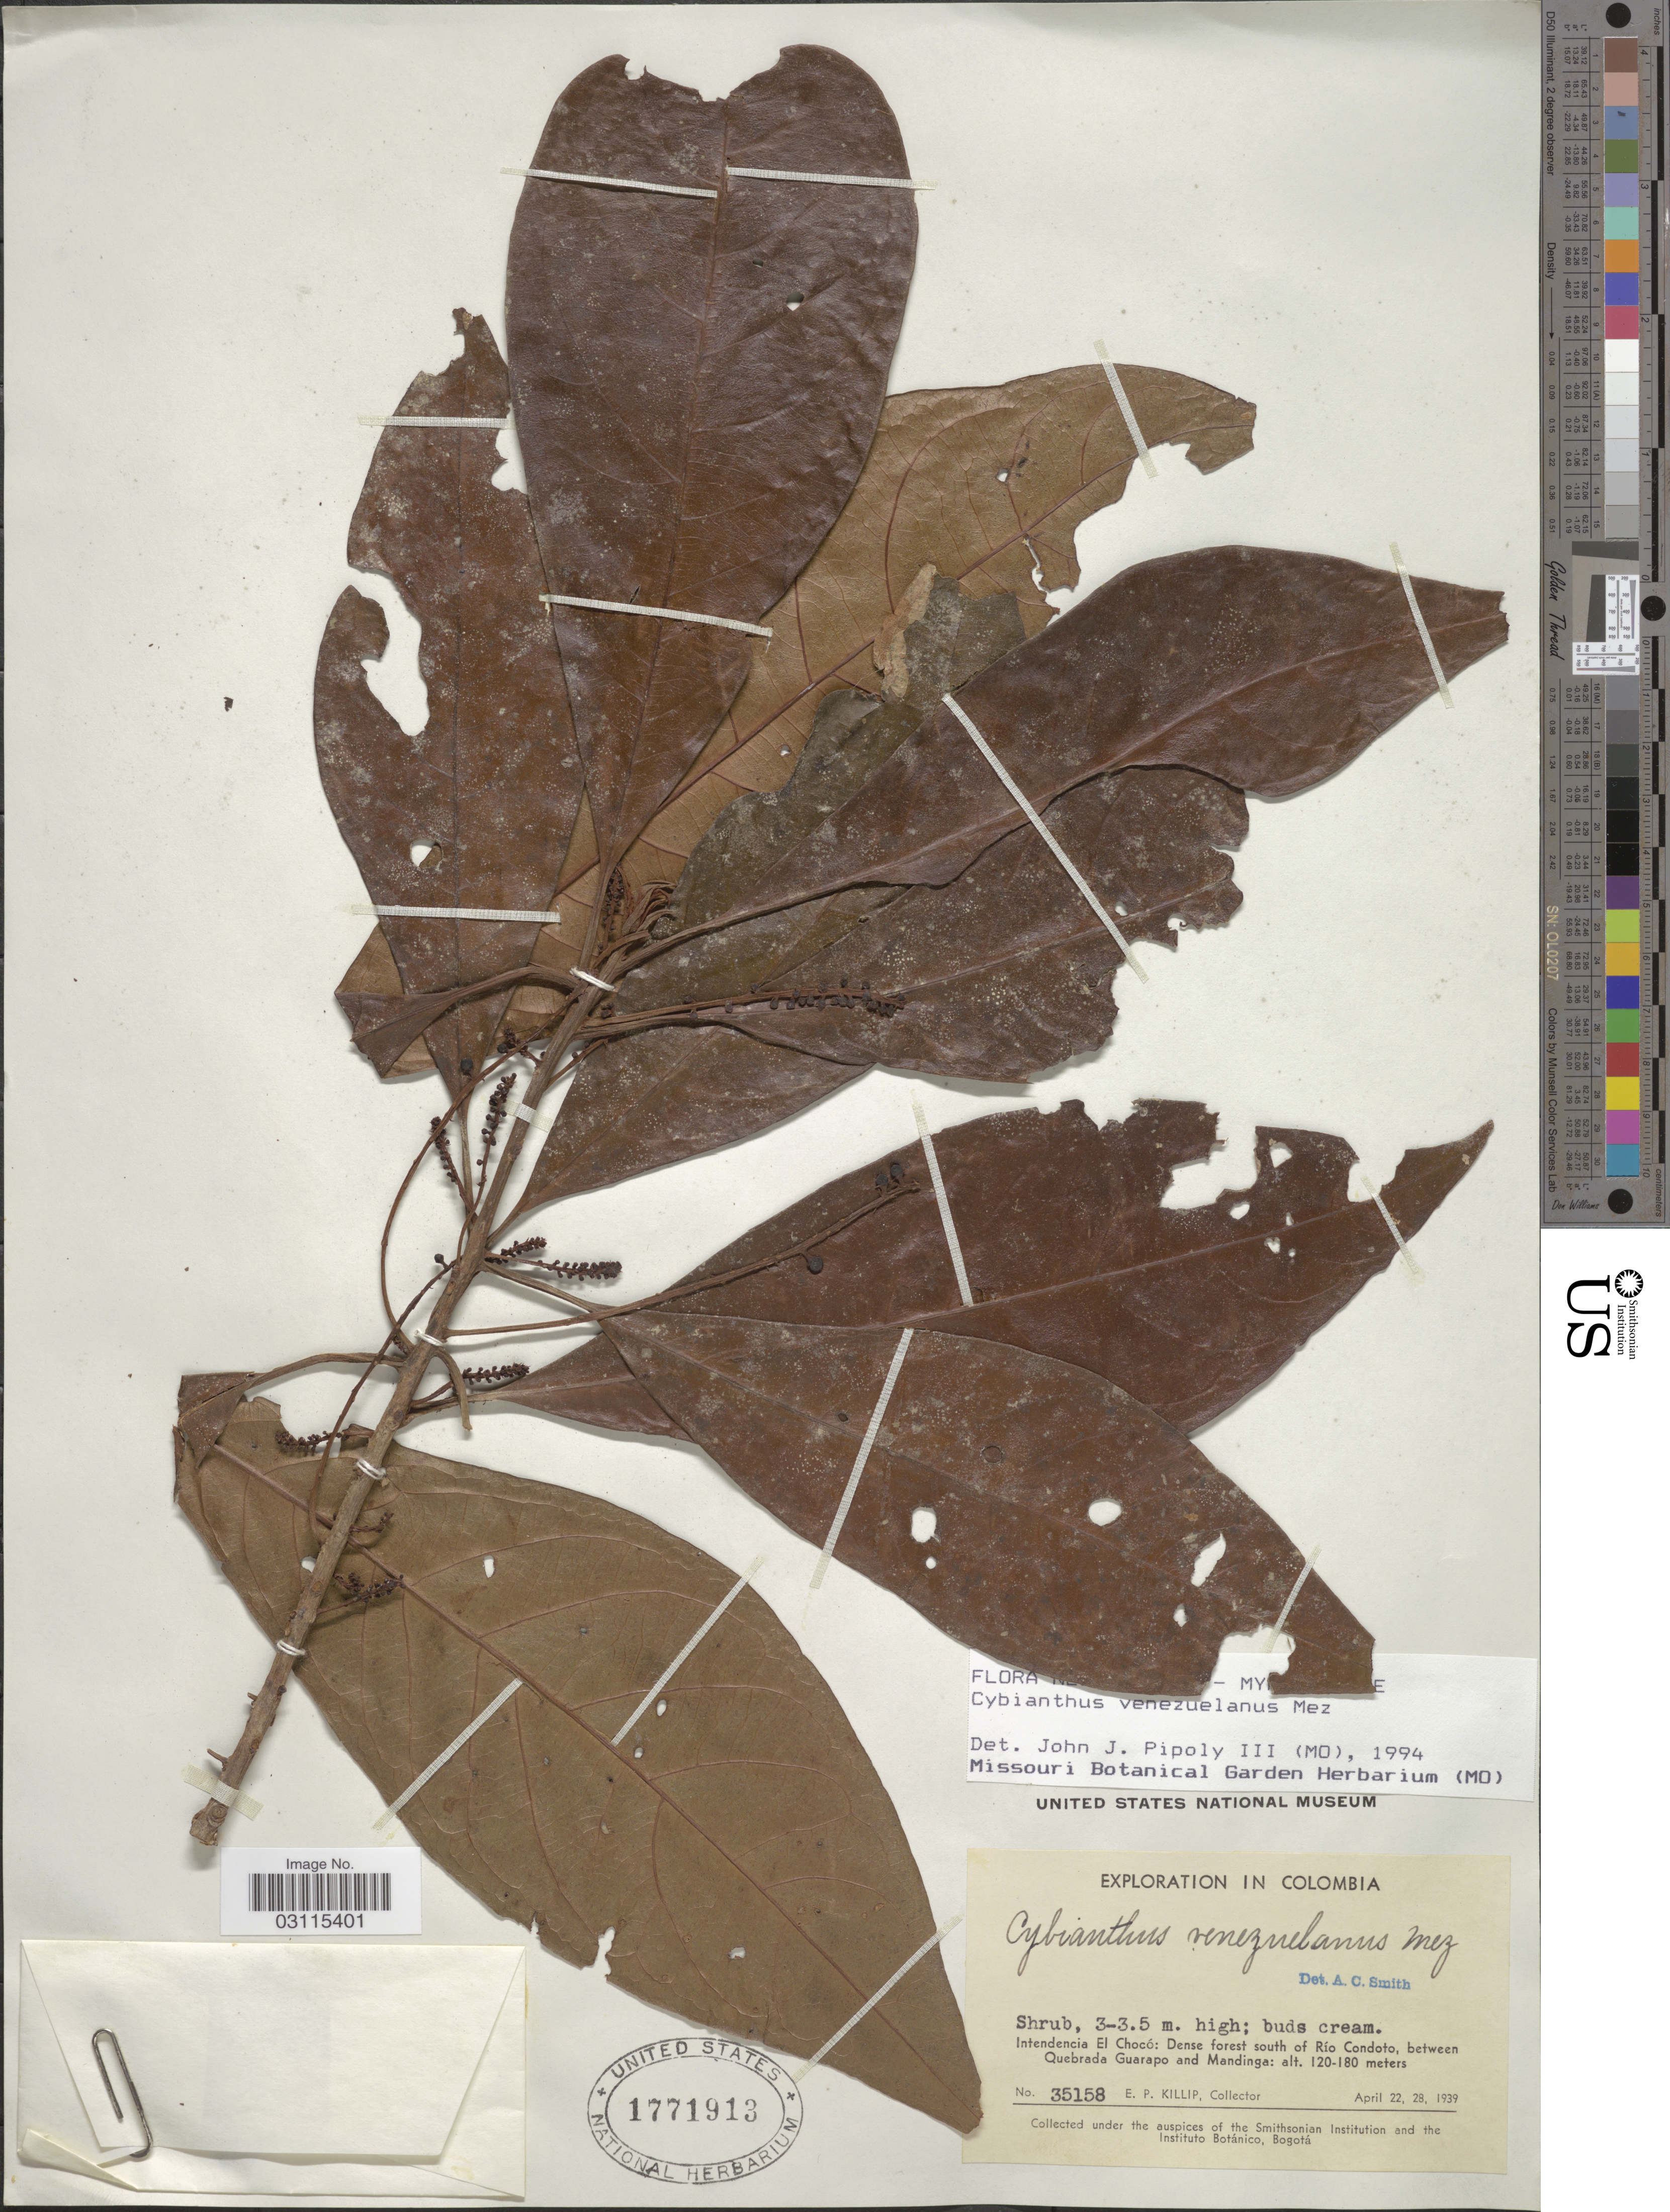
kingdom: Plantae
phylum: Tracheophyta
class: Magnoliopsida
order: Ericales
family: Primulaceae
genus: Cybianthus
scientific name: Cybianthus venezuelanus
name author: Mez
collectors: E. P. Killip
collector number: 35158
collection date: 1939-04-22/1939-04-28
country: Colombia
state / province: Chocó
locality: Intendencia el Chocó: Dense forest south of Río Condoto, between Quebrada Guarapo and Mandinga.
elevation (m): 120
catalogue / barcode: US 1771913